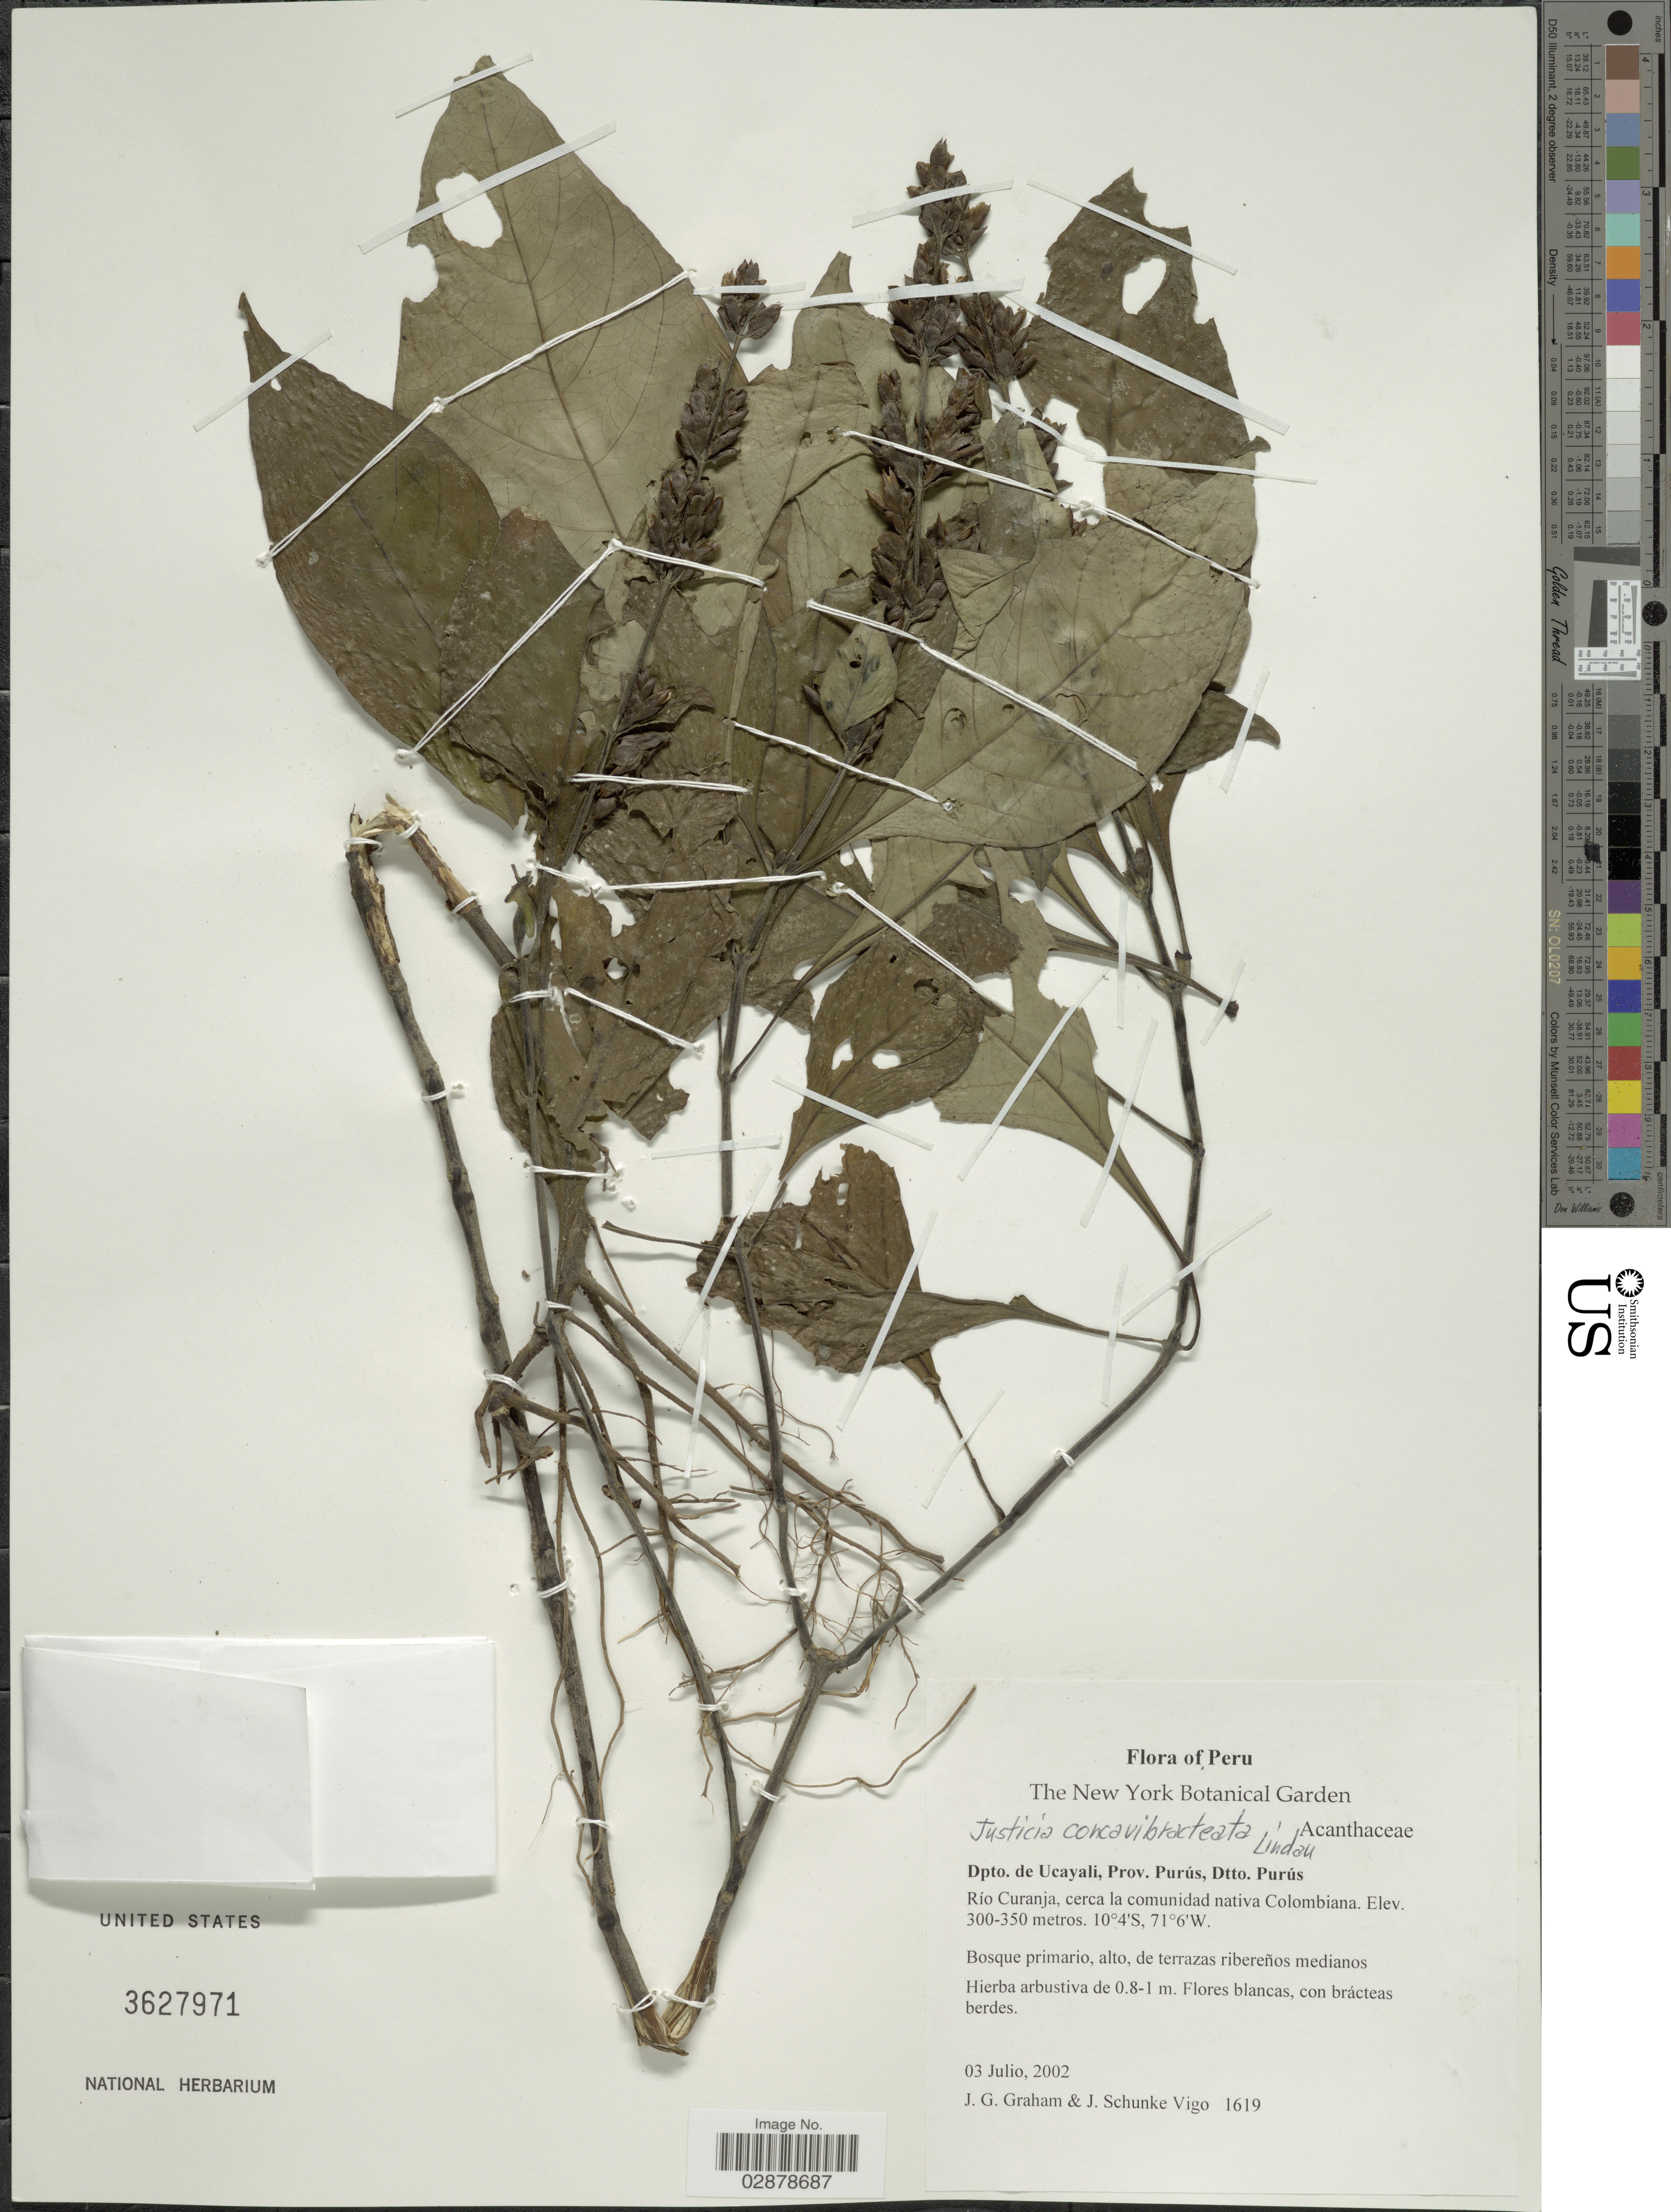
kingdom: Plantae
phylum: Tracheophyta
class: Magnoliopsida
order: Lamiales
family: Acanthaceae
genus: Justicia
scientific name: Justicia concavibracteata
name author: Lindau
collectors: J. Graham & J. Schunke Vigo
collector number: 1619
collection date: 2002-07-03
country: Peru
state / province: Ucayali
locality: Dpto. de Ucayali, Prov. Purús, Dtto. Purús, Río Curanja, cerca la comunidad nativa Colombiana.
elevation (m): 300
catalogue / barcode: US 3627971